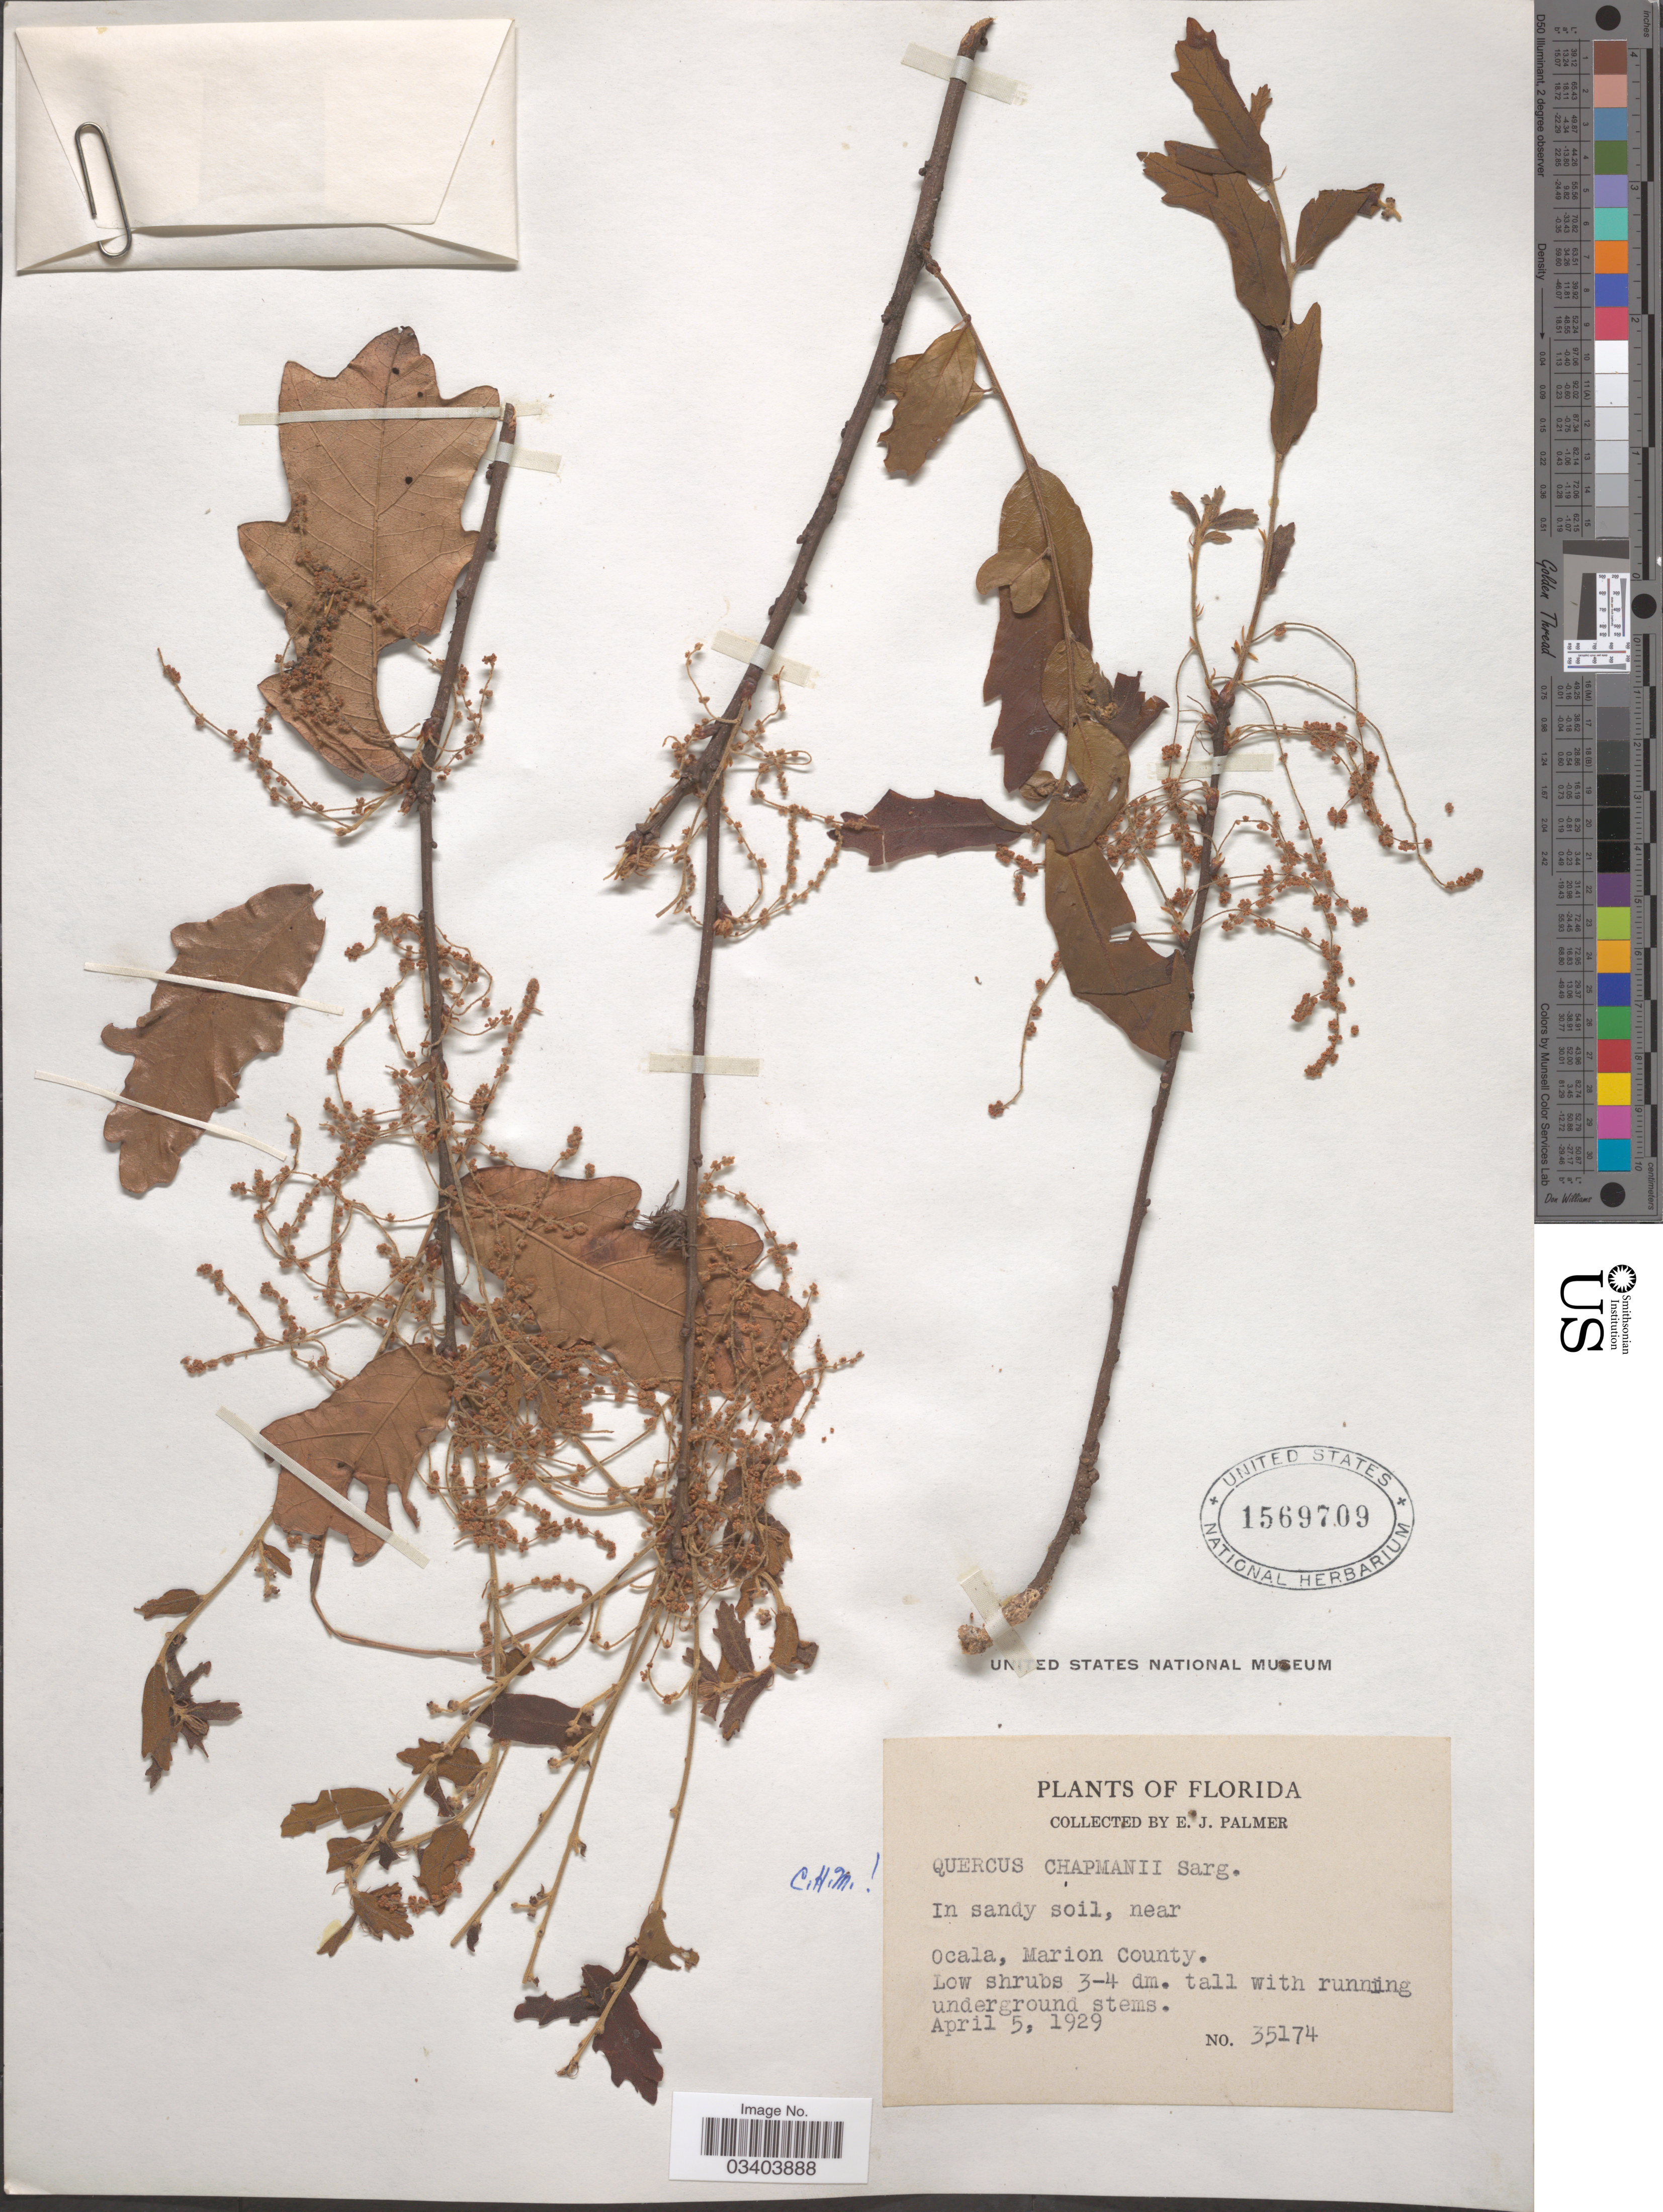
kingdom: Plantae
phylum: Tracheophyta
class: Magnoliopsida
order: Fagales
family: Fagaceae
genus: Quercus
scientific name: Quercus chapmanii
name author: Sarg.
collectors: E. J. Palmer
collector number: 35174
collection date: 1929-04-05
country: United States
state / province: Florida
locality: Ocala, Marion County.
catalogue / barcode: US 1569709